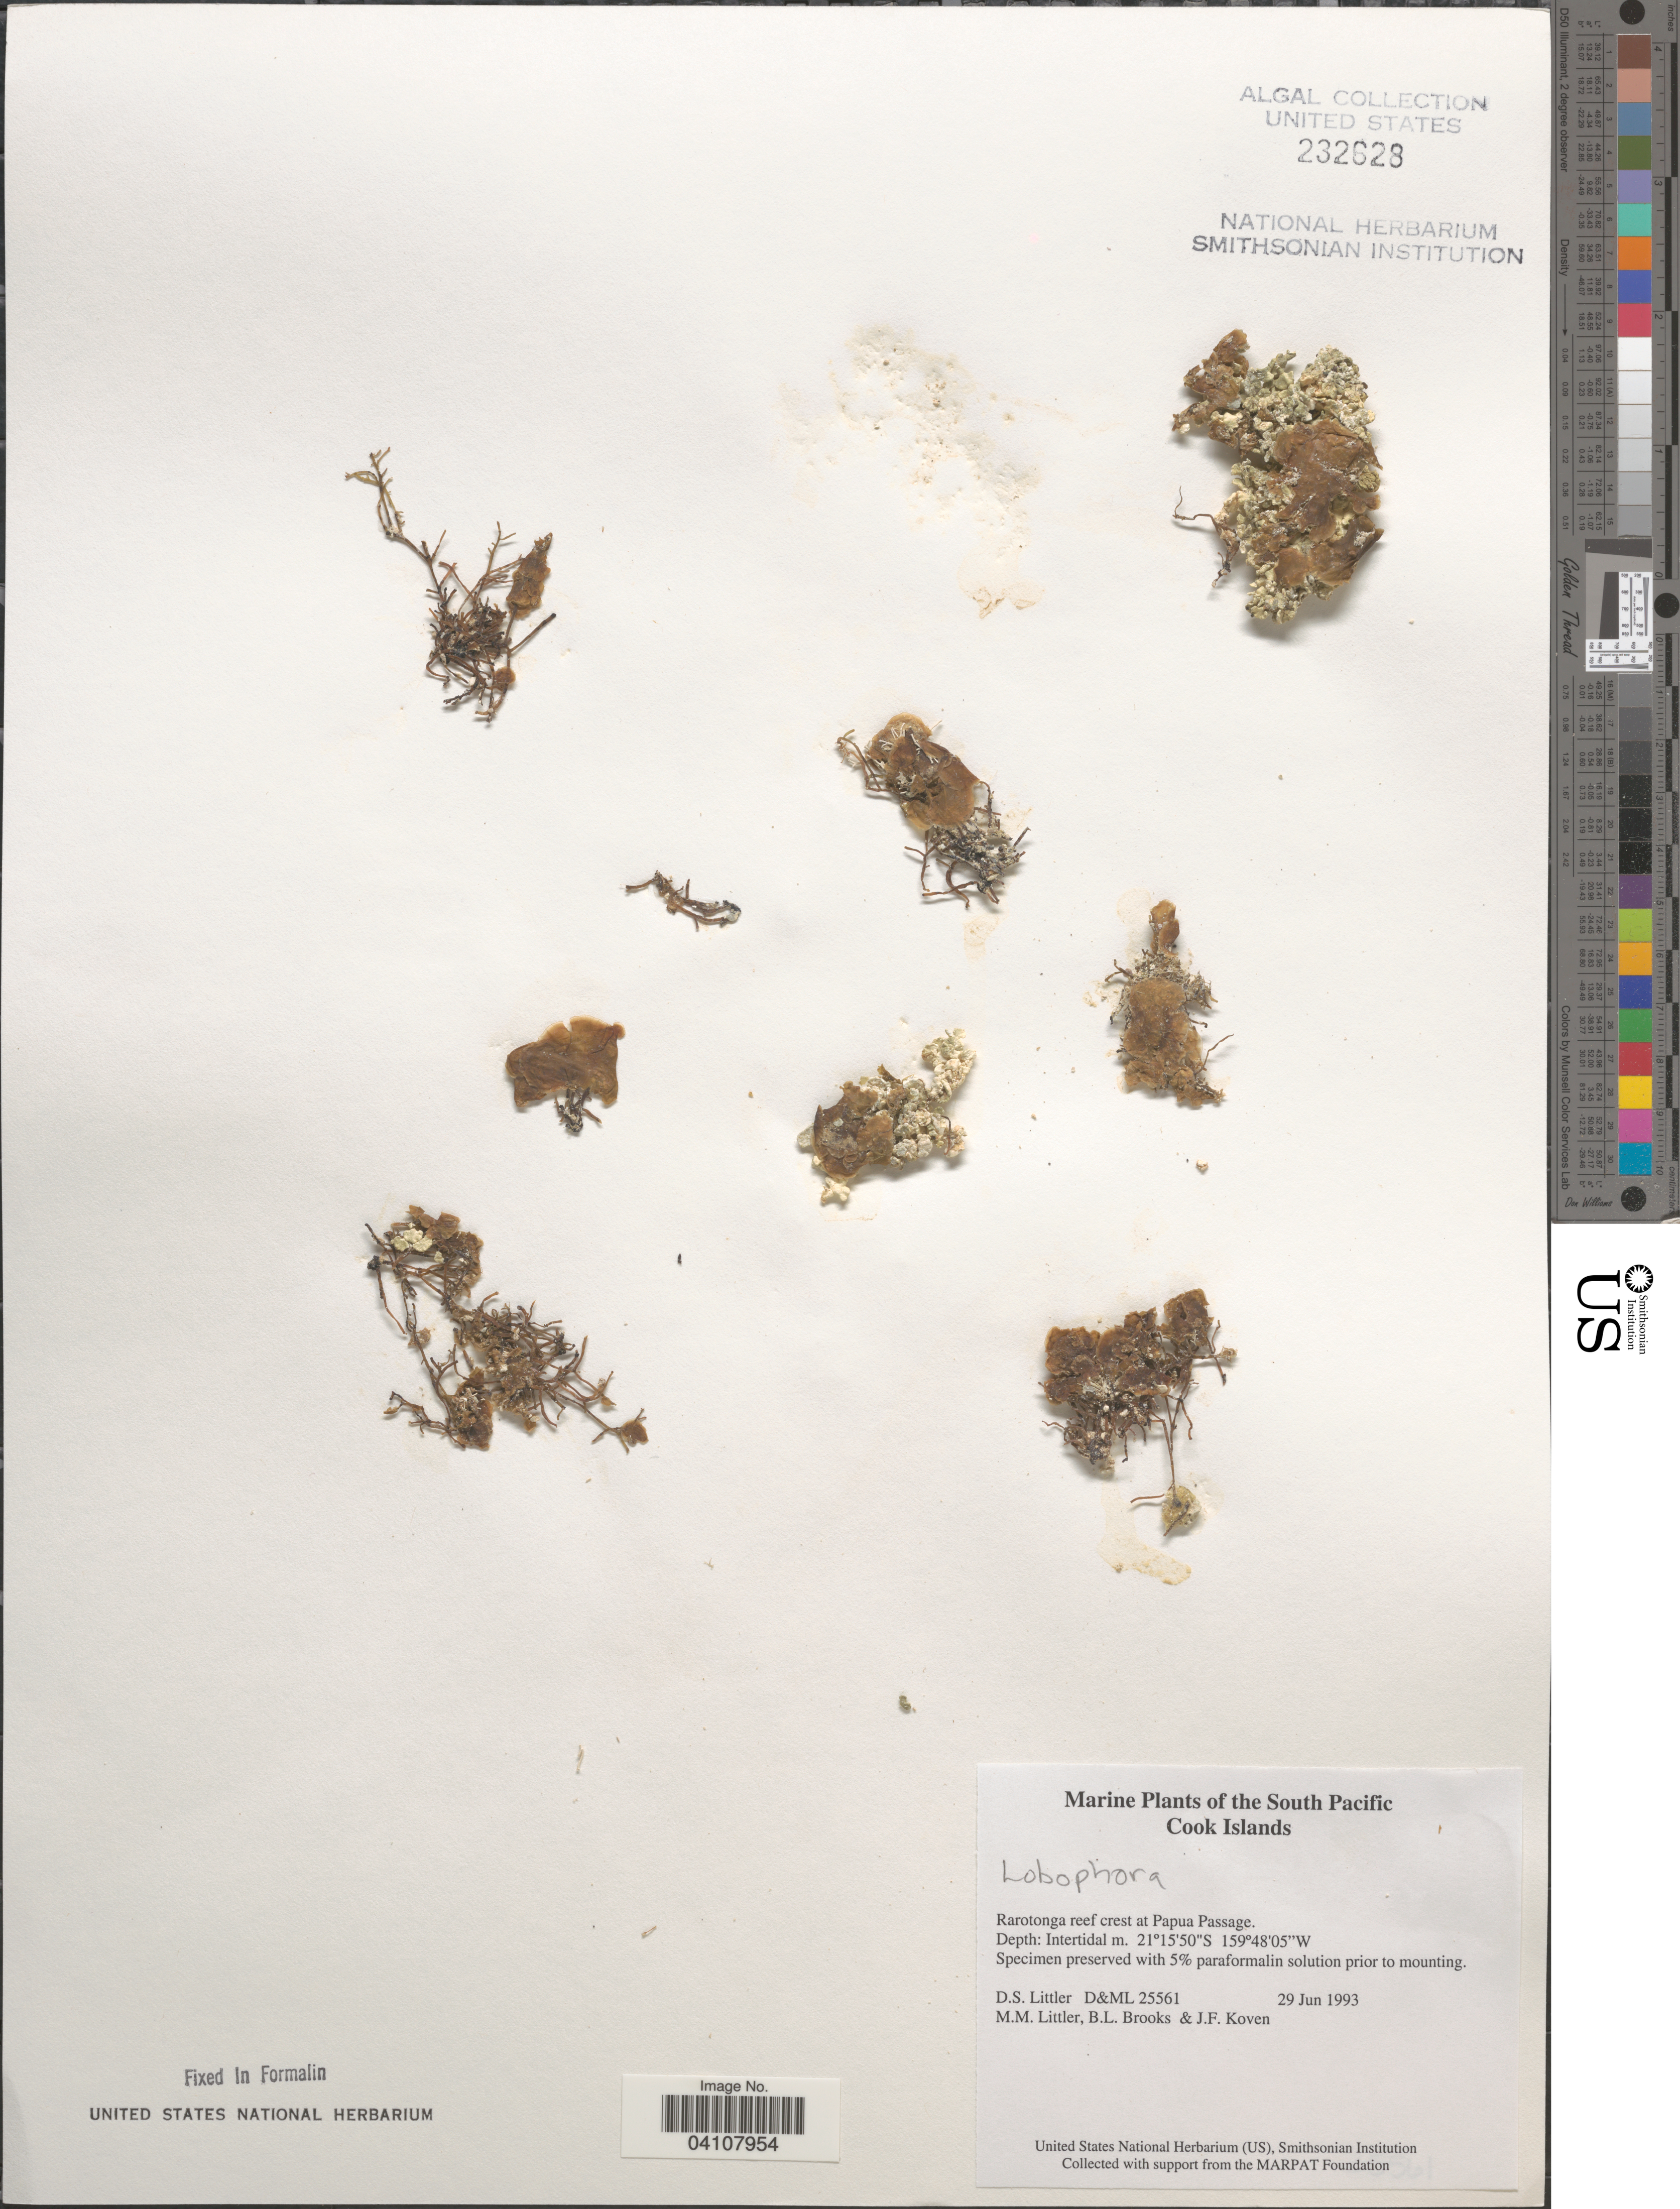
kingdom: Chromista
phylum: Ochrophyta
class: Phaeophyceae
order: Dictyotales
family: Dictyotaceae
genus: Lobophora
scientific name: Lobophora sp.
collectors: D. S. Littler, B. Brooks & J. Koven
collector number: D&ML25561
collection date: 1993-06-29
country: Cook Islands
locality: The South Pacific. Rarotonga reef crest at Papua Passage.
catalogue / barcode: US 232628